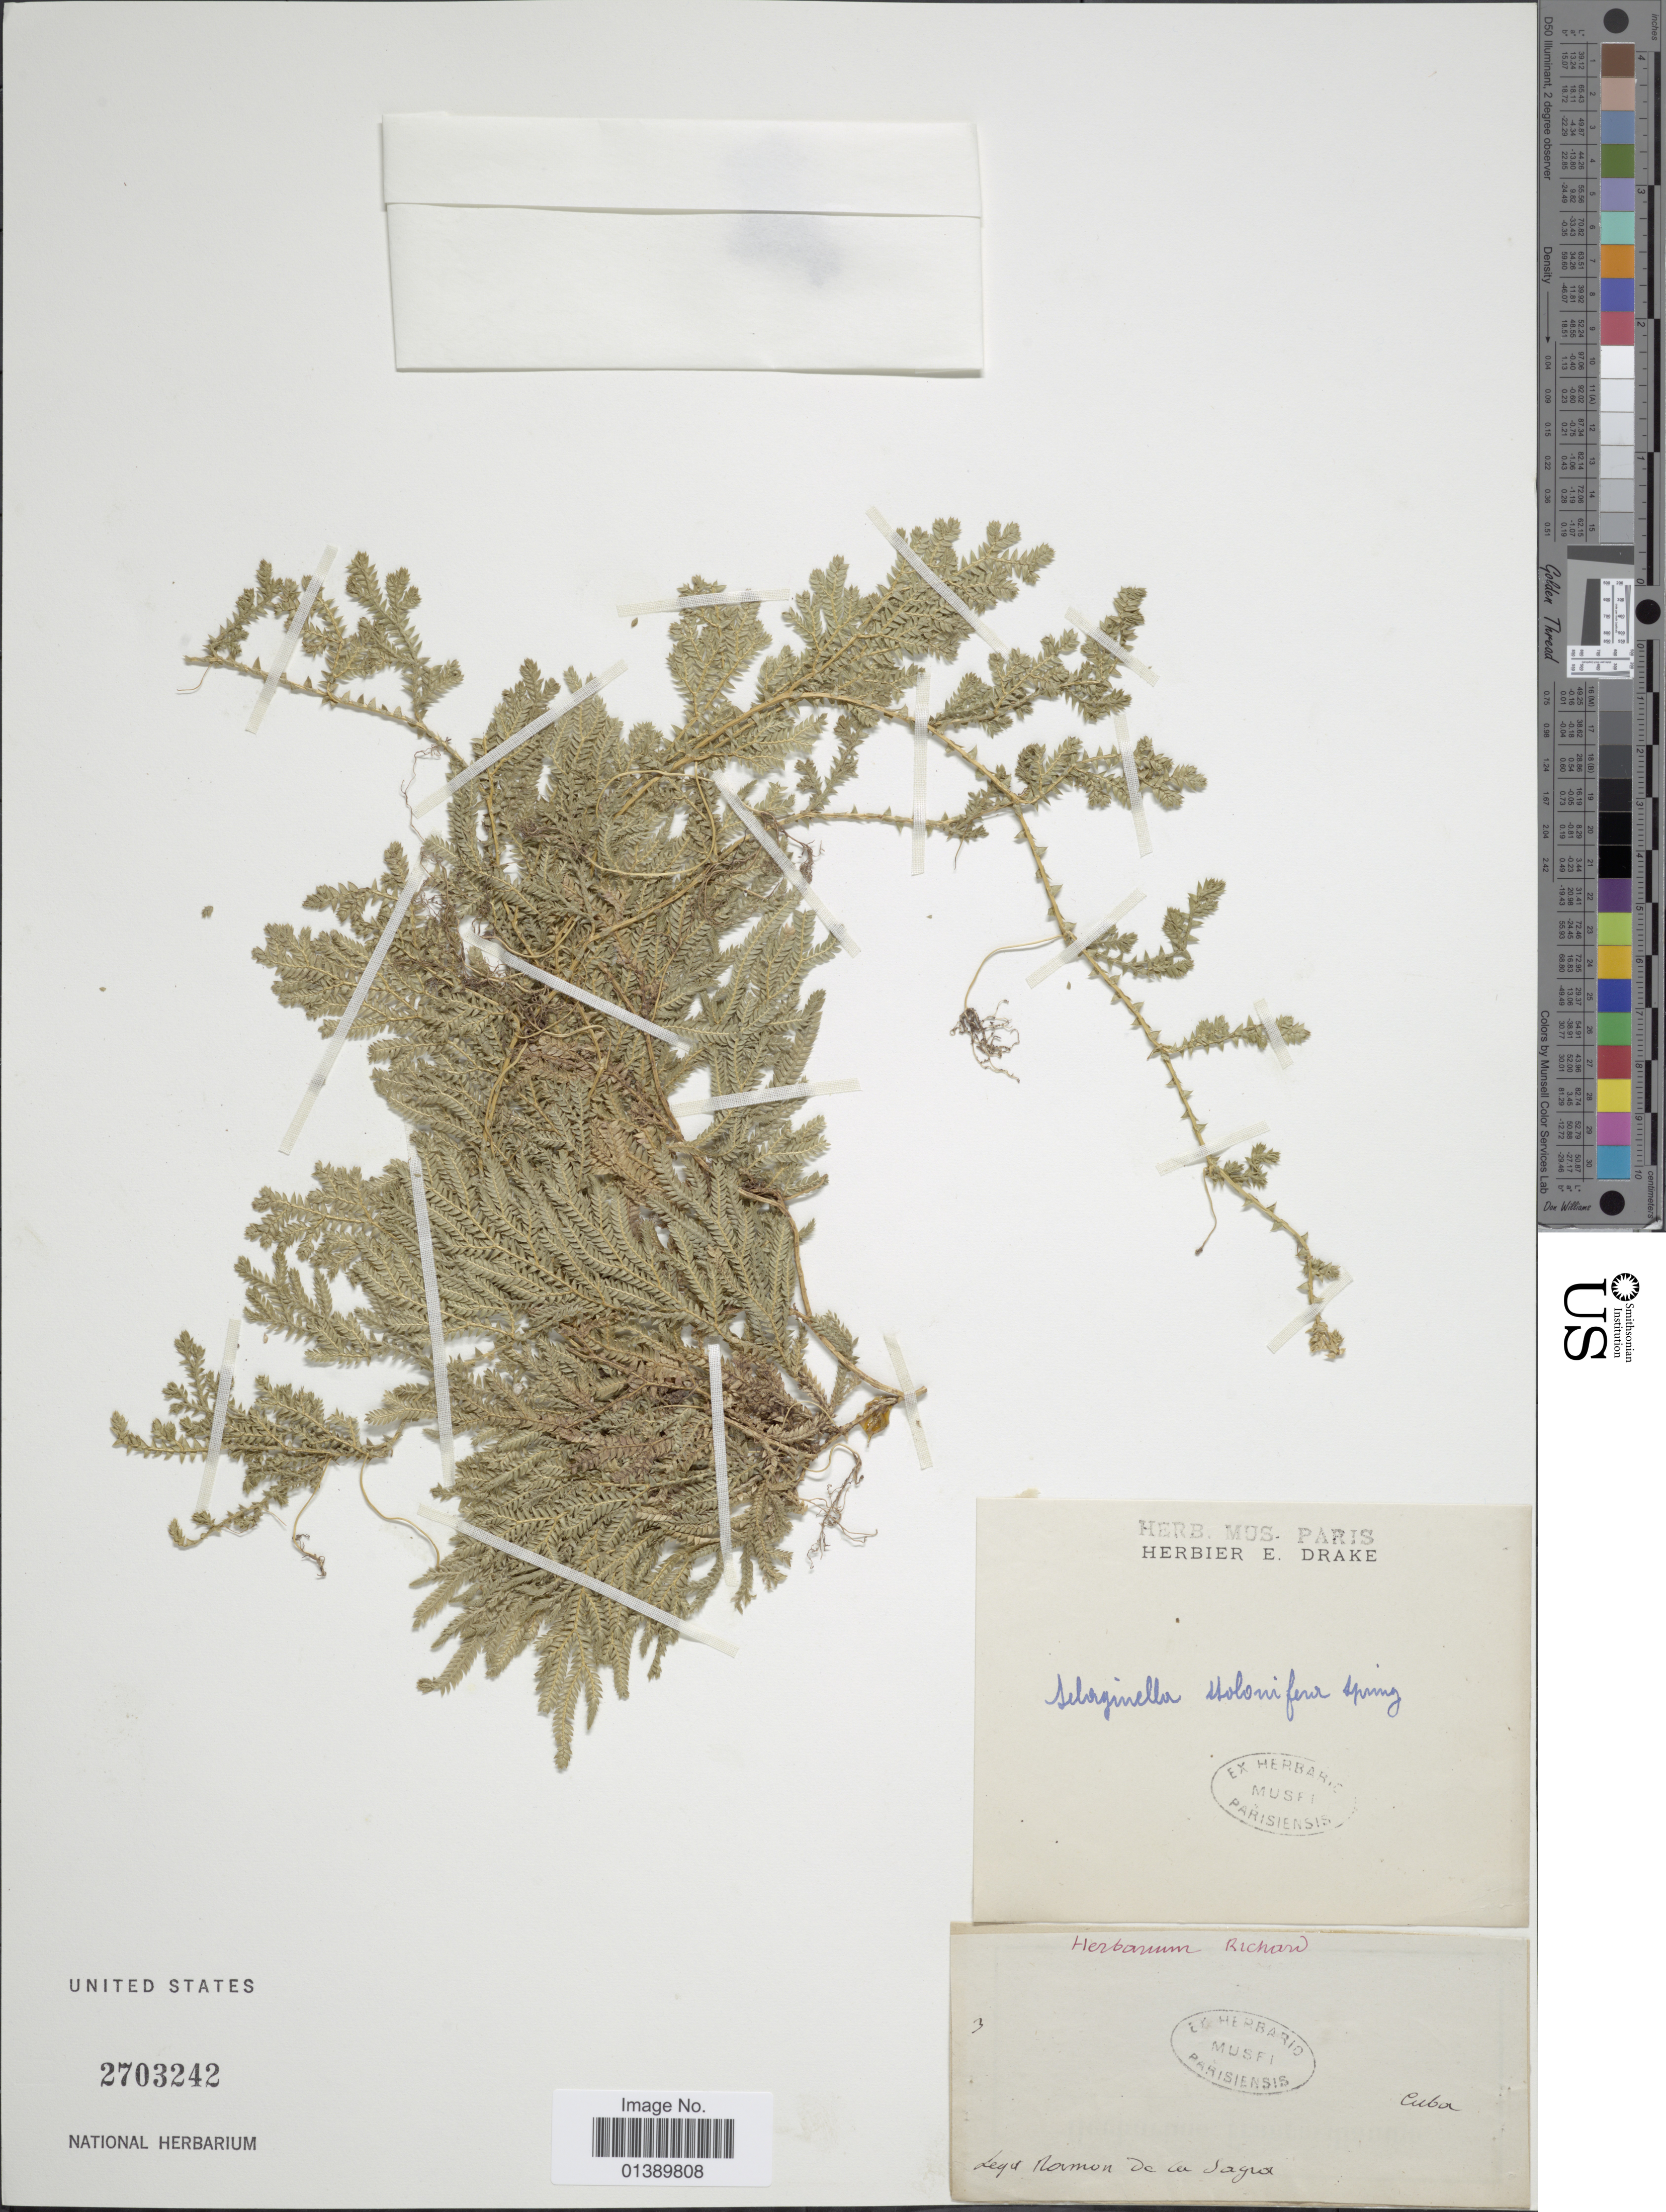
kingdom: Plantae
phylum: Tracheophyta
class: Lycopodiopsida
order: Selaginellales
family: Selaginellaceae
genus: Selaginella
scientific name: Selaginella plumosa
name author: (L.) C. Presl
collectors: R. de la Sagra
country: Cuba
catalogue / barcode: US 2703242